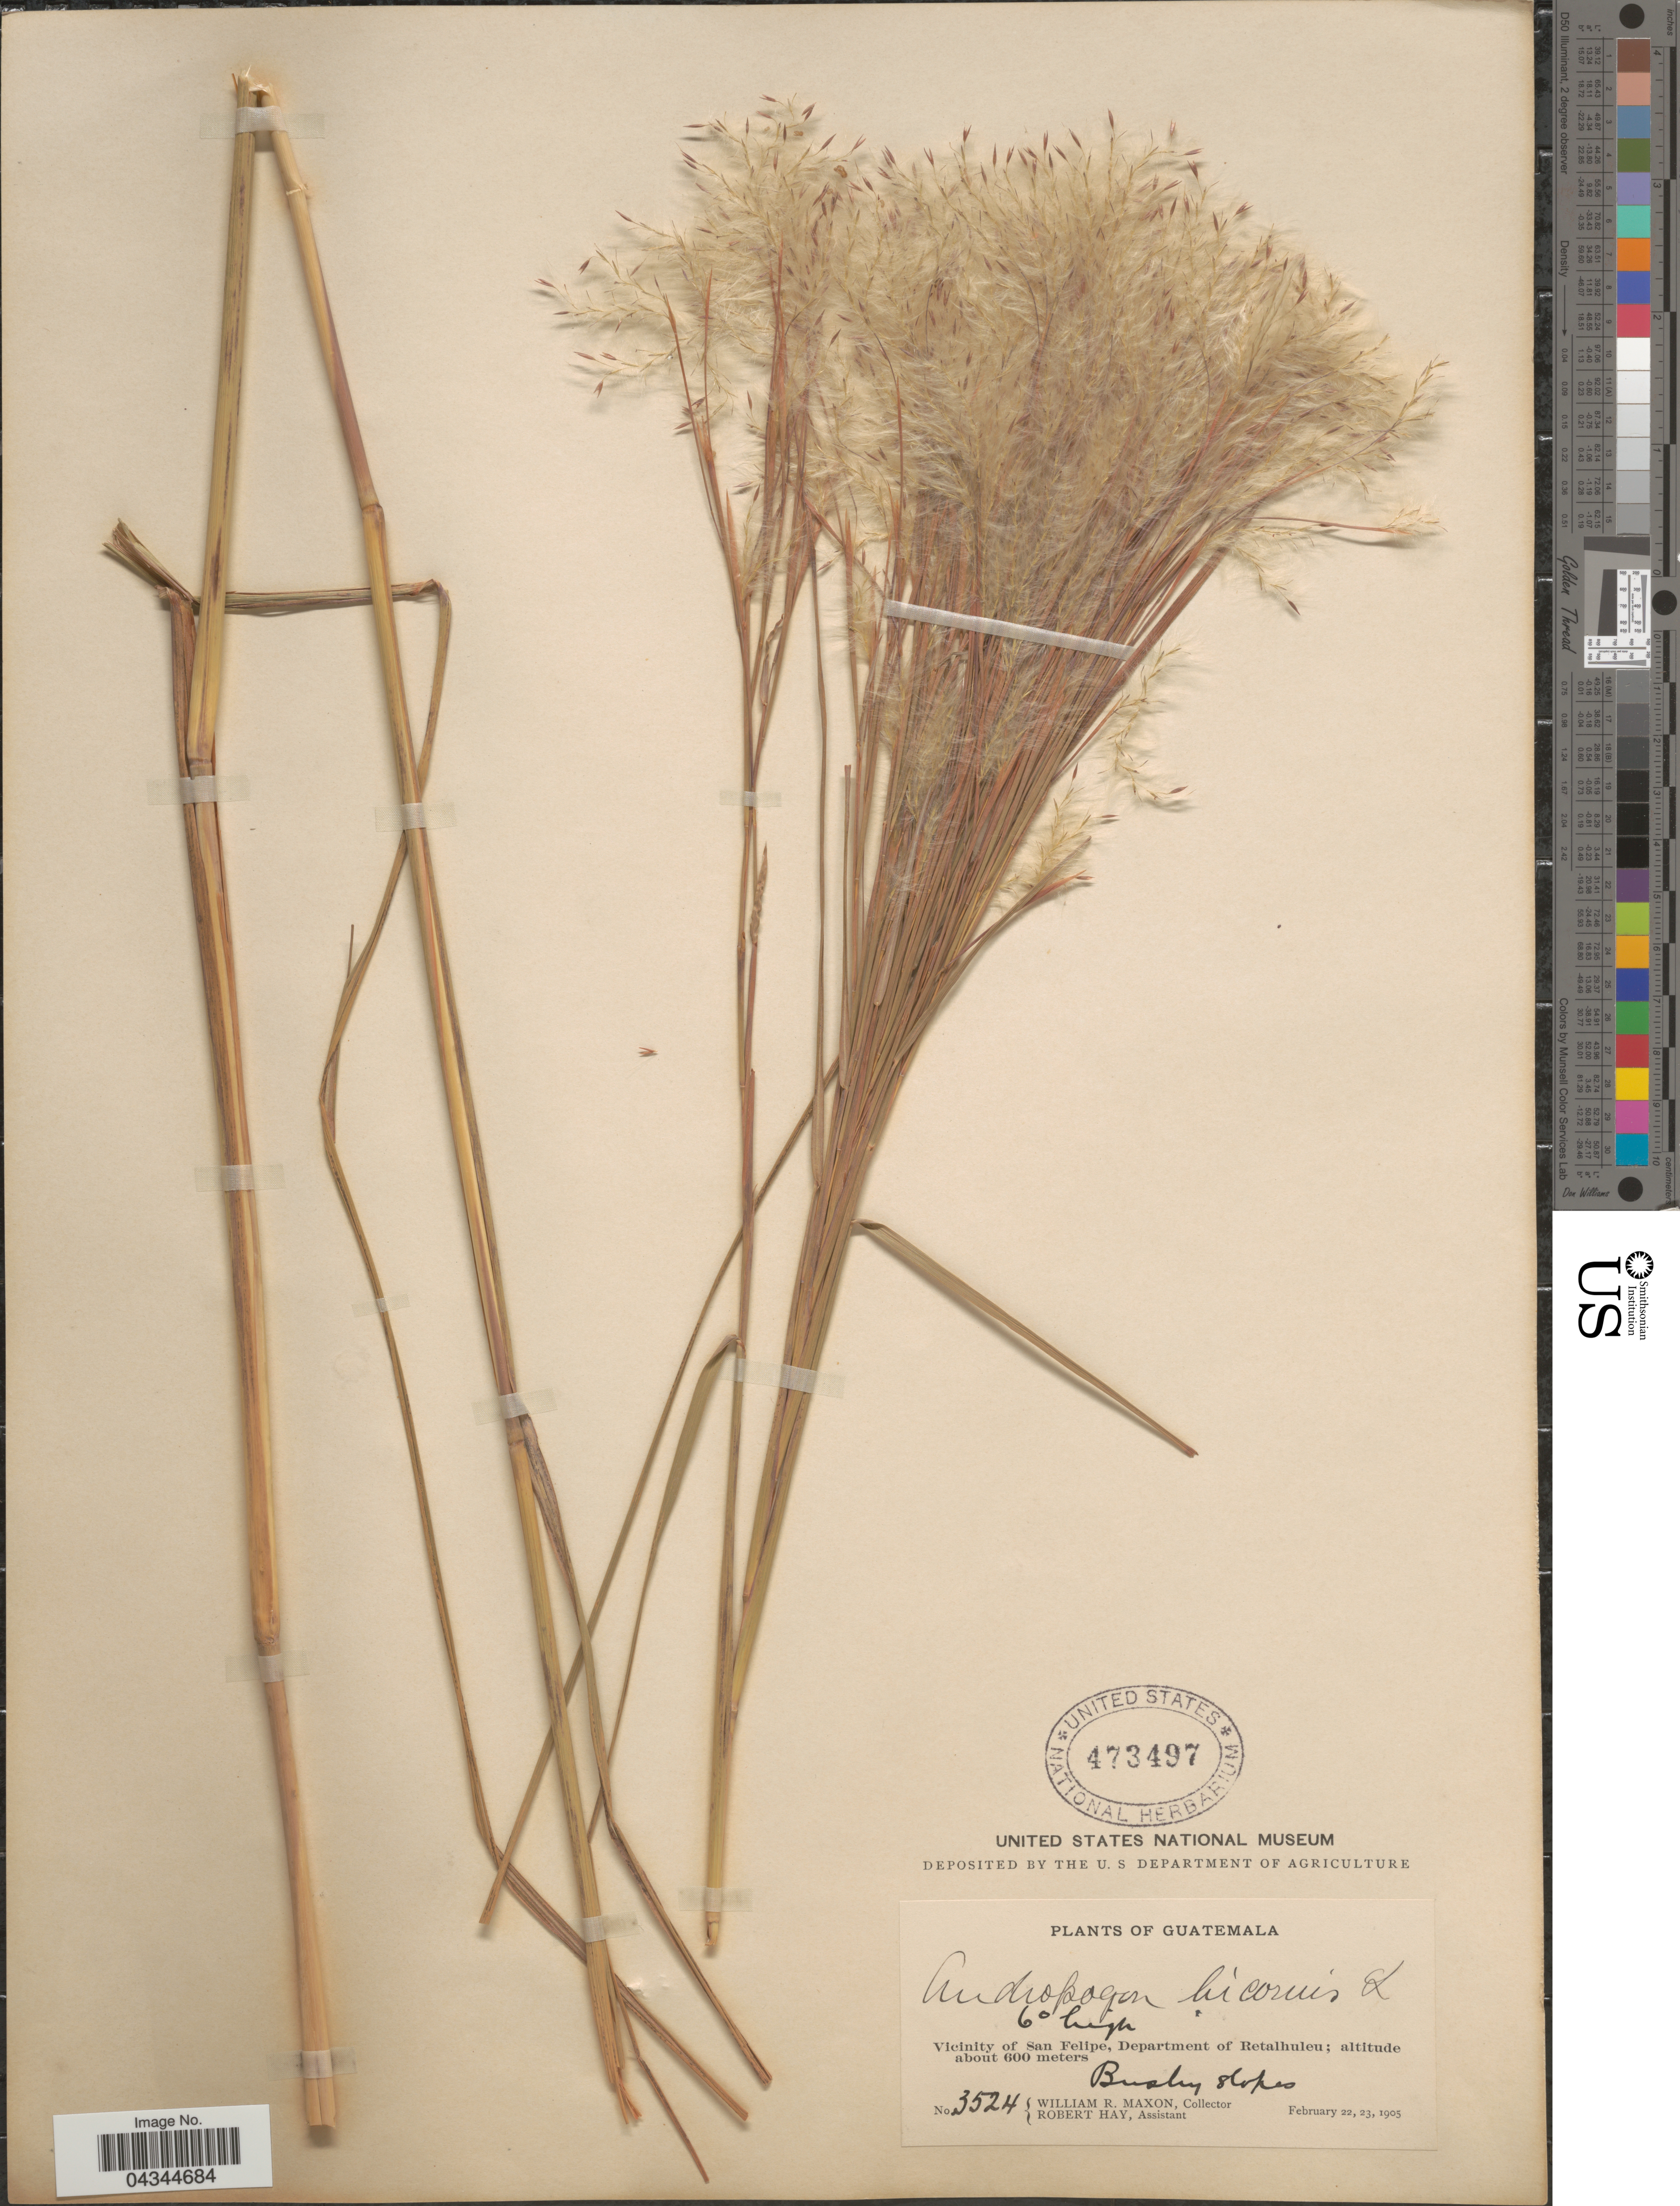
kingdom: Plantae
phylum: Tracheophyta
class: Liliopsida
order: Poales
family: Poaceae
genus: Andropogon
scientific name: Andropogon bicornis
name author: L.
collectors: W. R. Maxon & R. Hay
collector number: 3524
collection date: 1905-02-22/1905-02-23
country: Guatemala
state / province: Retalhuleu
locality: Vicinity of San Felipe, Department of Retalhuleu.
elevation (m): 600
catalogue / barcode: US 473497